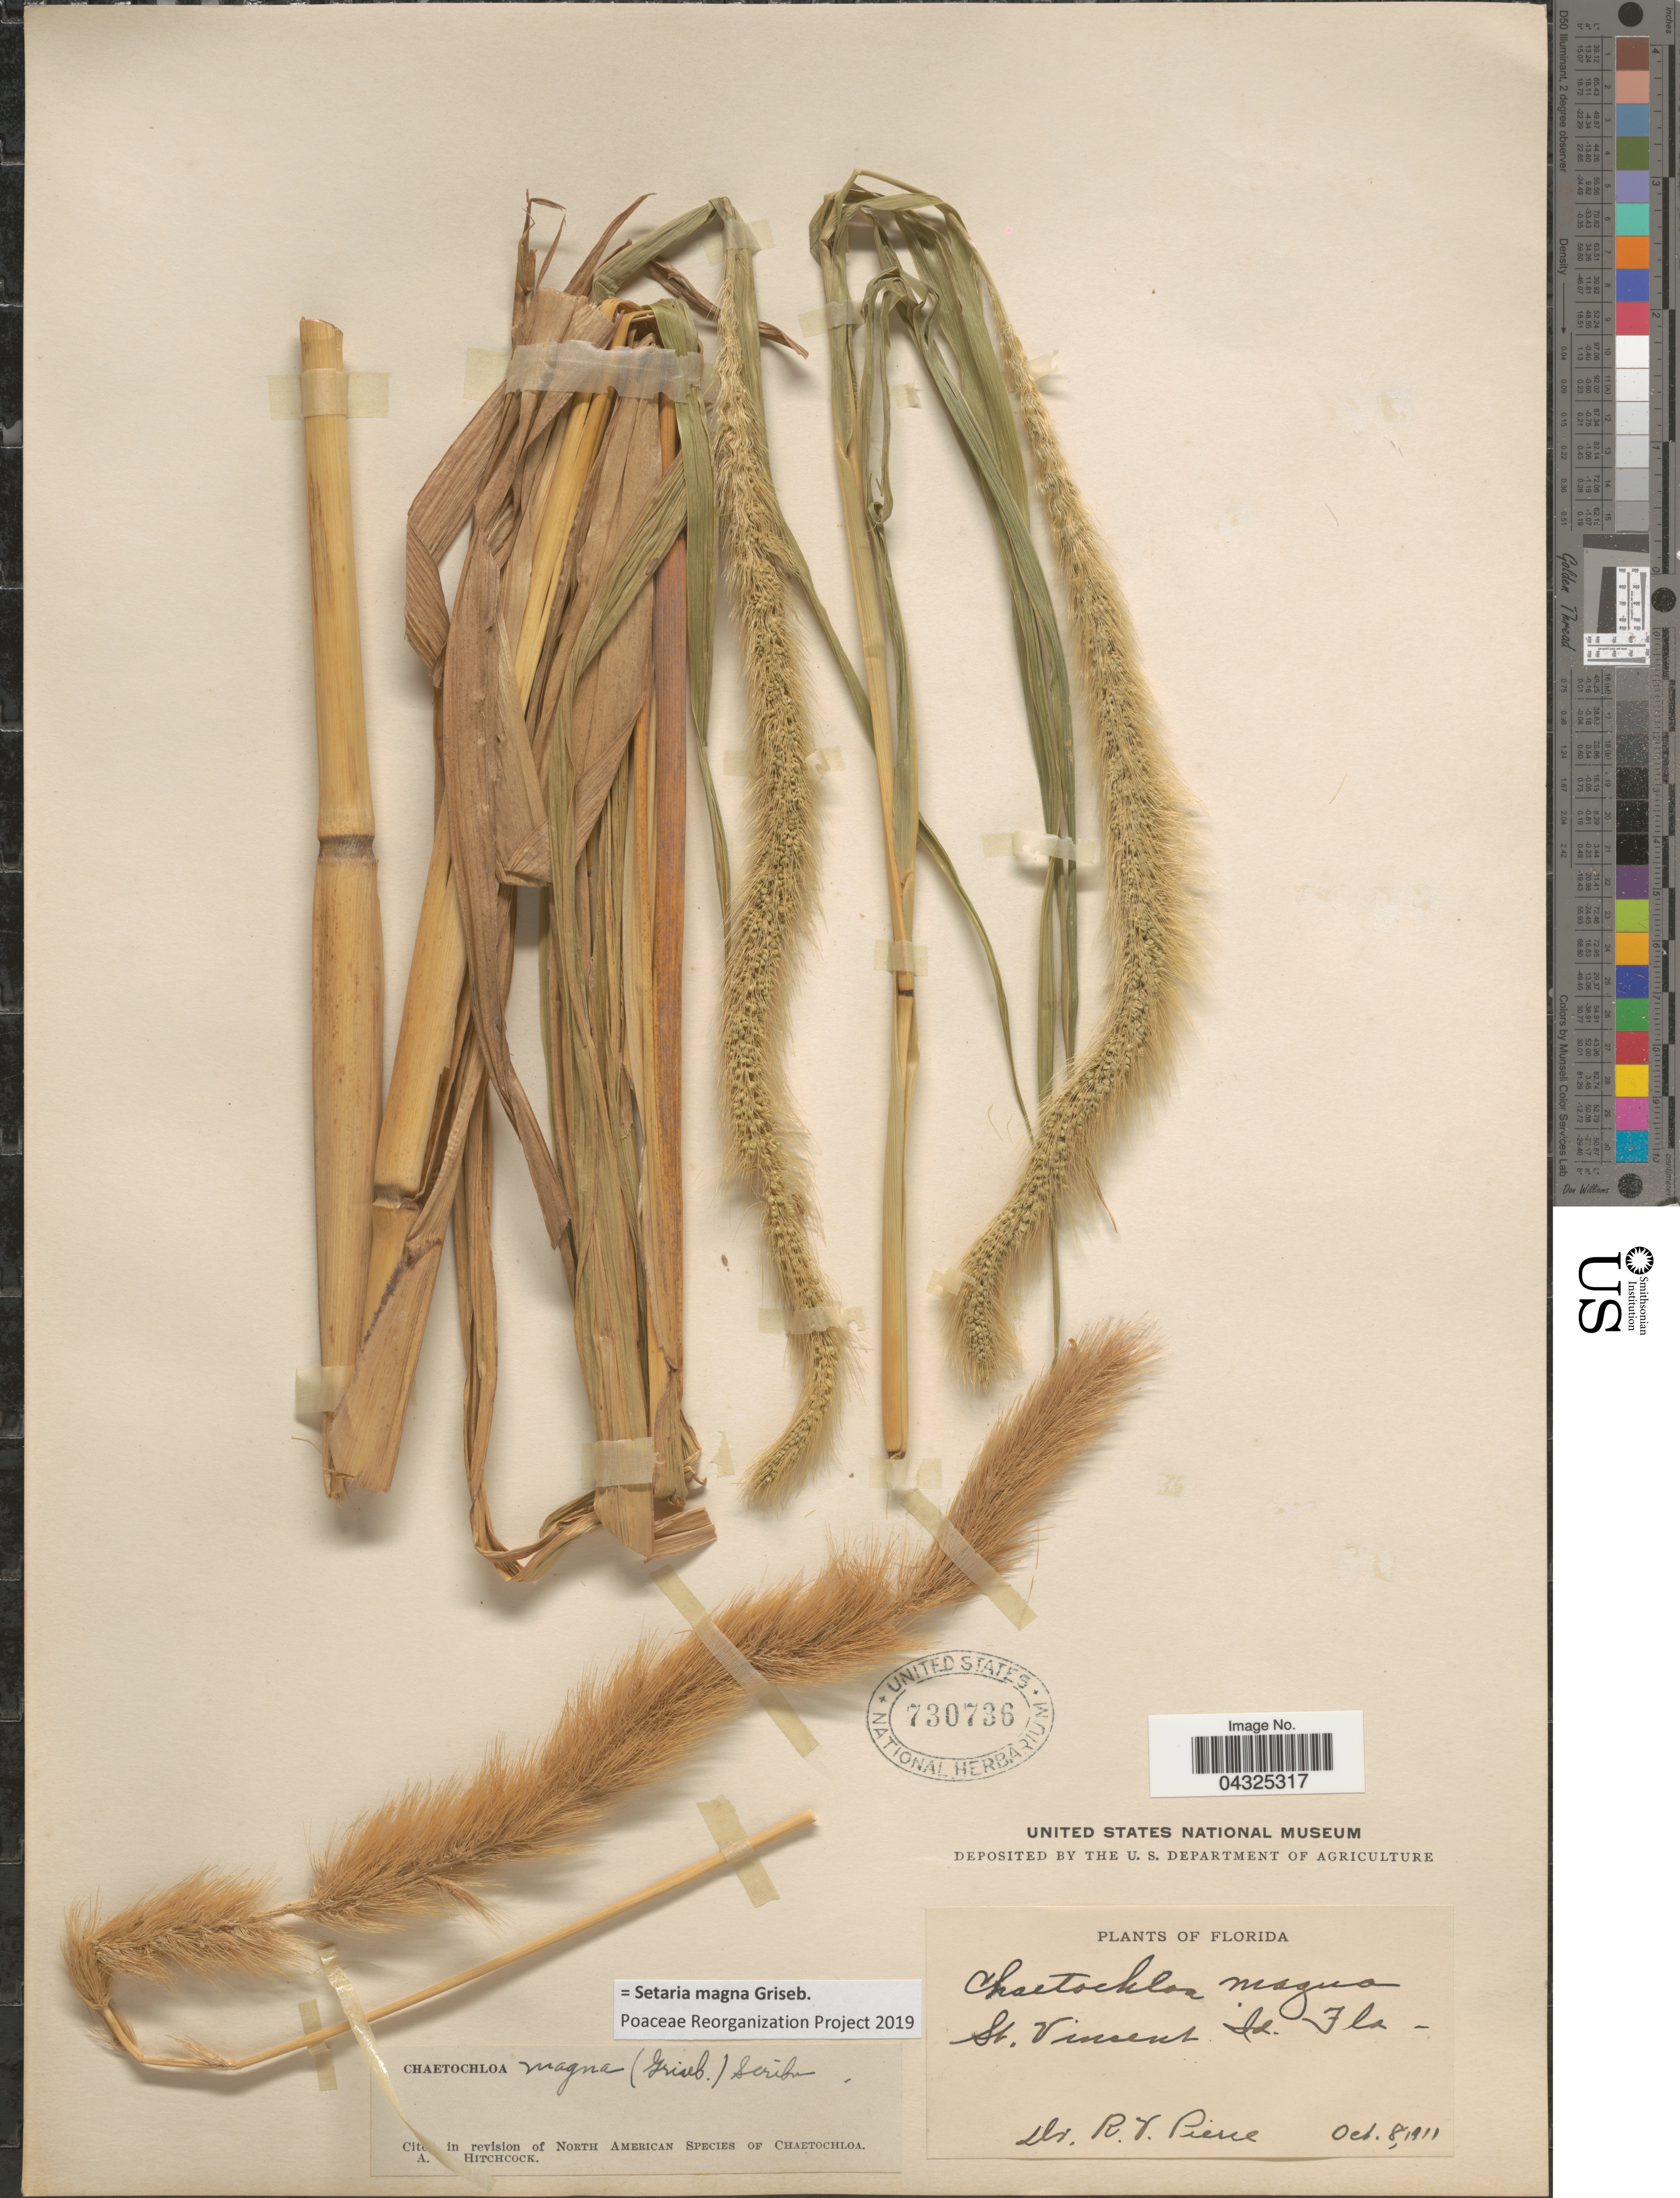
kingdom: Plantae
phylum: Tracheophyta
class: Liliopsida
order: Poales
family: Poaceae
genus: Setaria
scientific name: Setaria magna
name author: Griseb.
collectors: R. Pierce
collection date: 1911-10-08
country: United States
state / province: Florida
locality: St. Vincent Id.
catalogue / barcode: US 730736